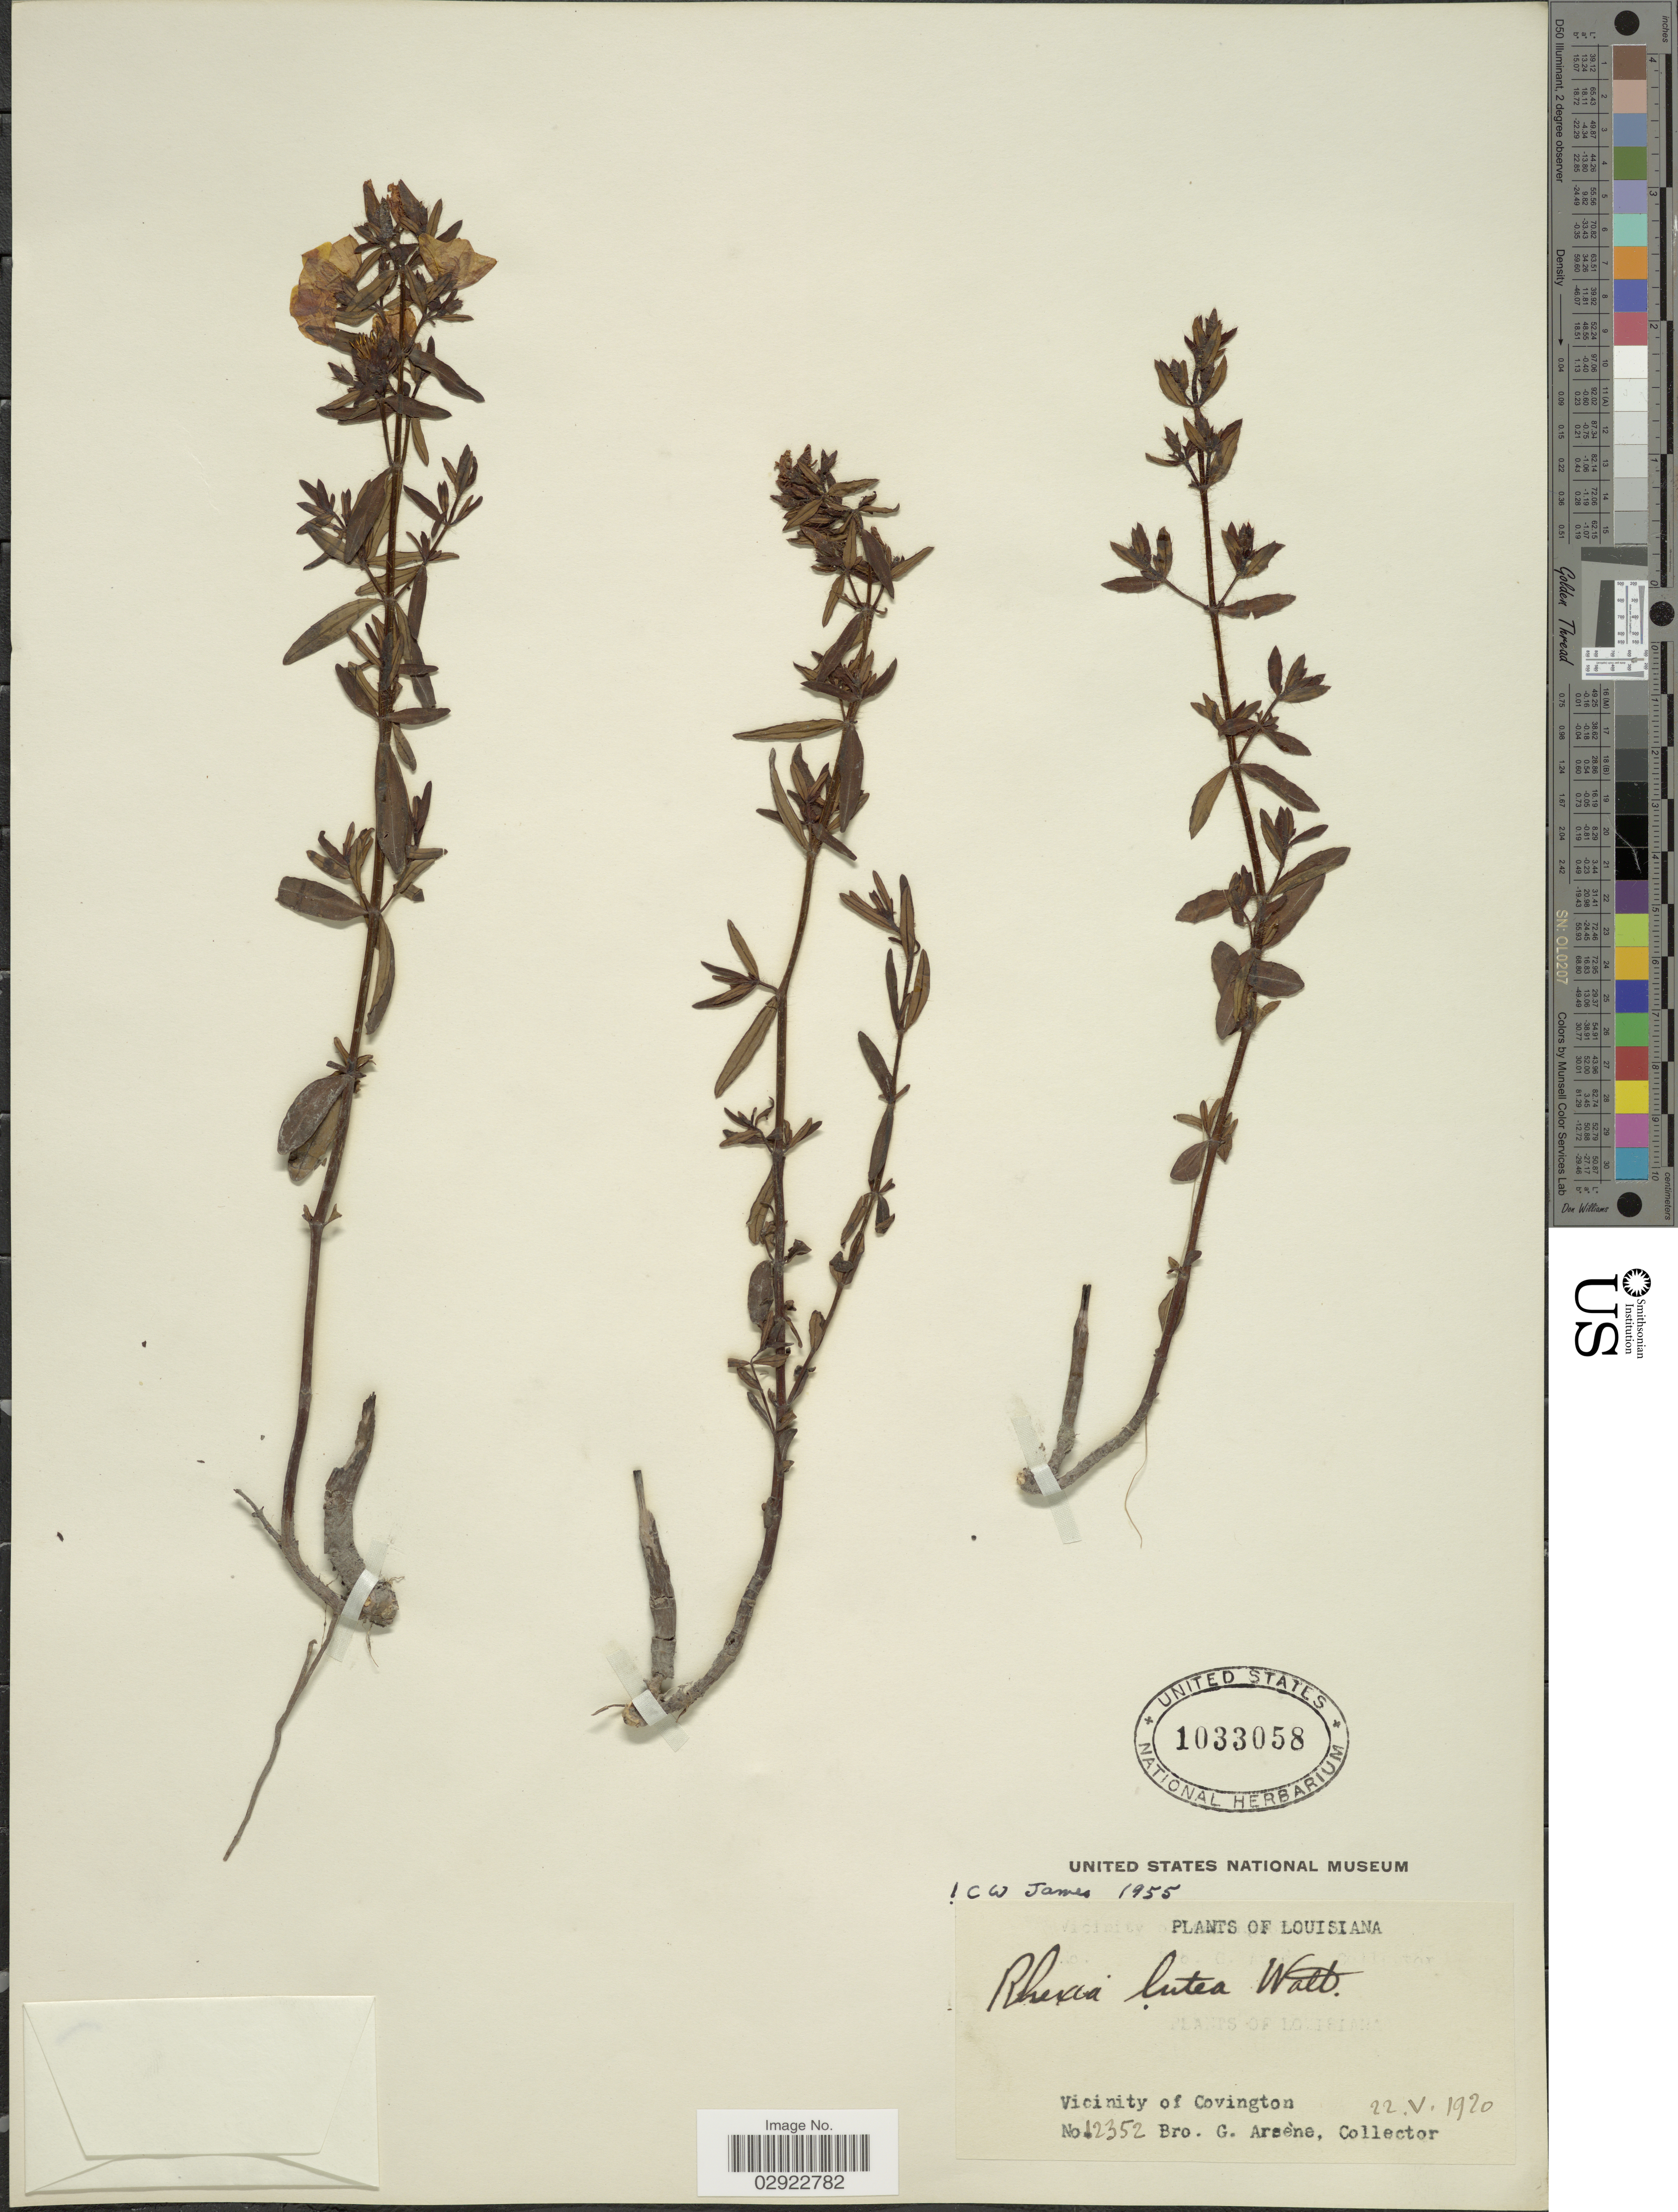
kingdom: Plantae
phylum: Tracheophyta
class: Magnoliopsida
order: Myrtales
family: Melastomataceae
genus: Rhexia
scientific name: Rhexia lutea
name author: Walter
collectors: Bro. G. Arsène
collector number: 12352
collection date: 1920-05-22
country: United States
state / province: Louisiana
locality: Vicinity of Covington.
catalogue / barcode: US 1033058